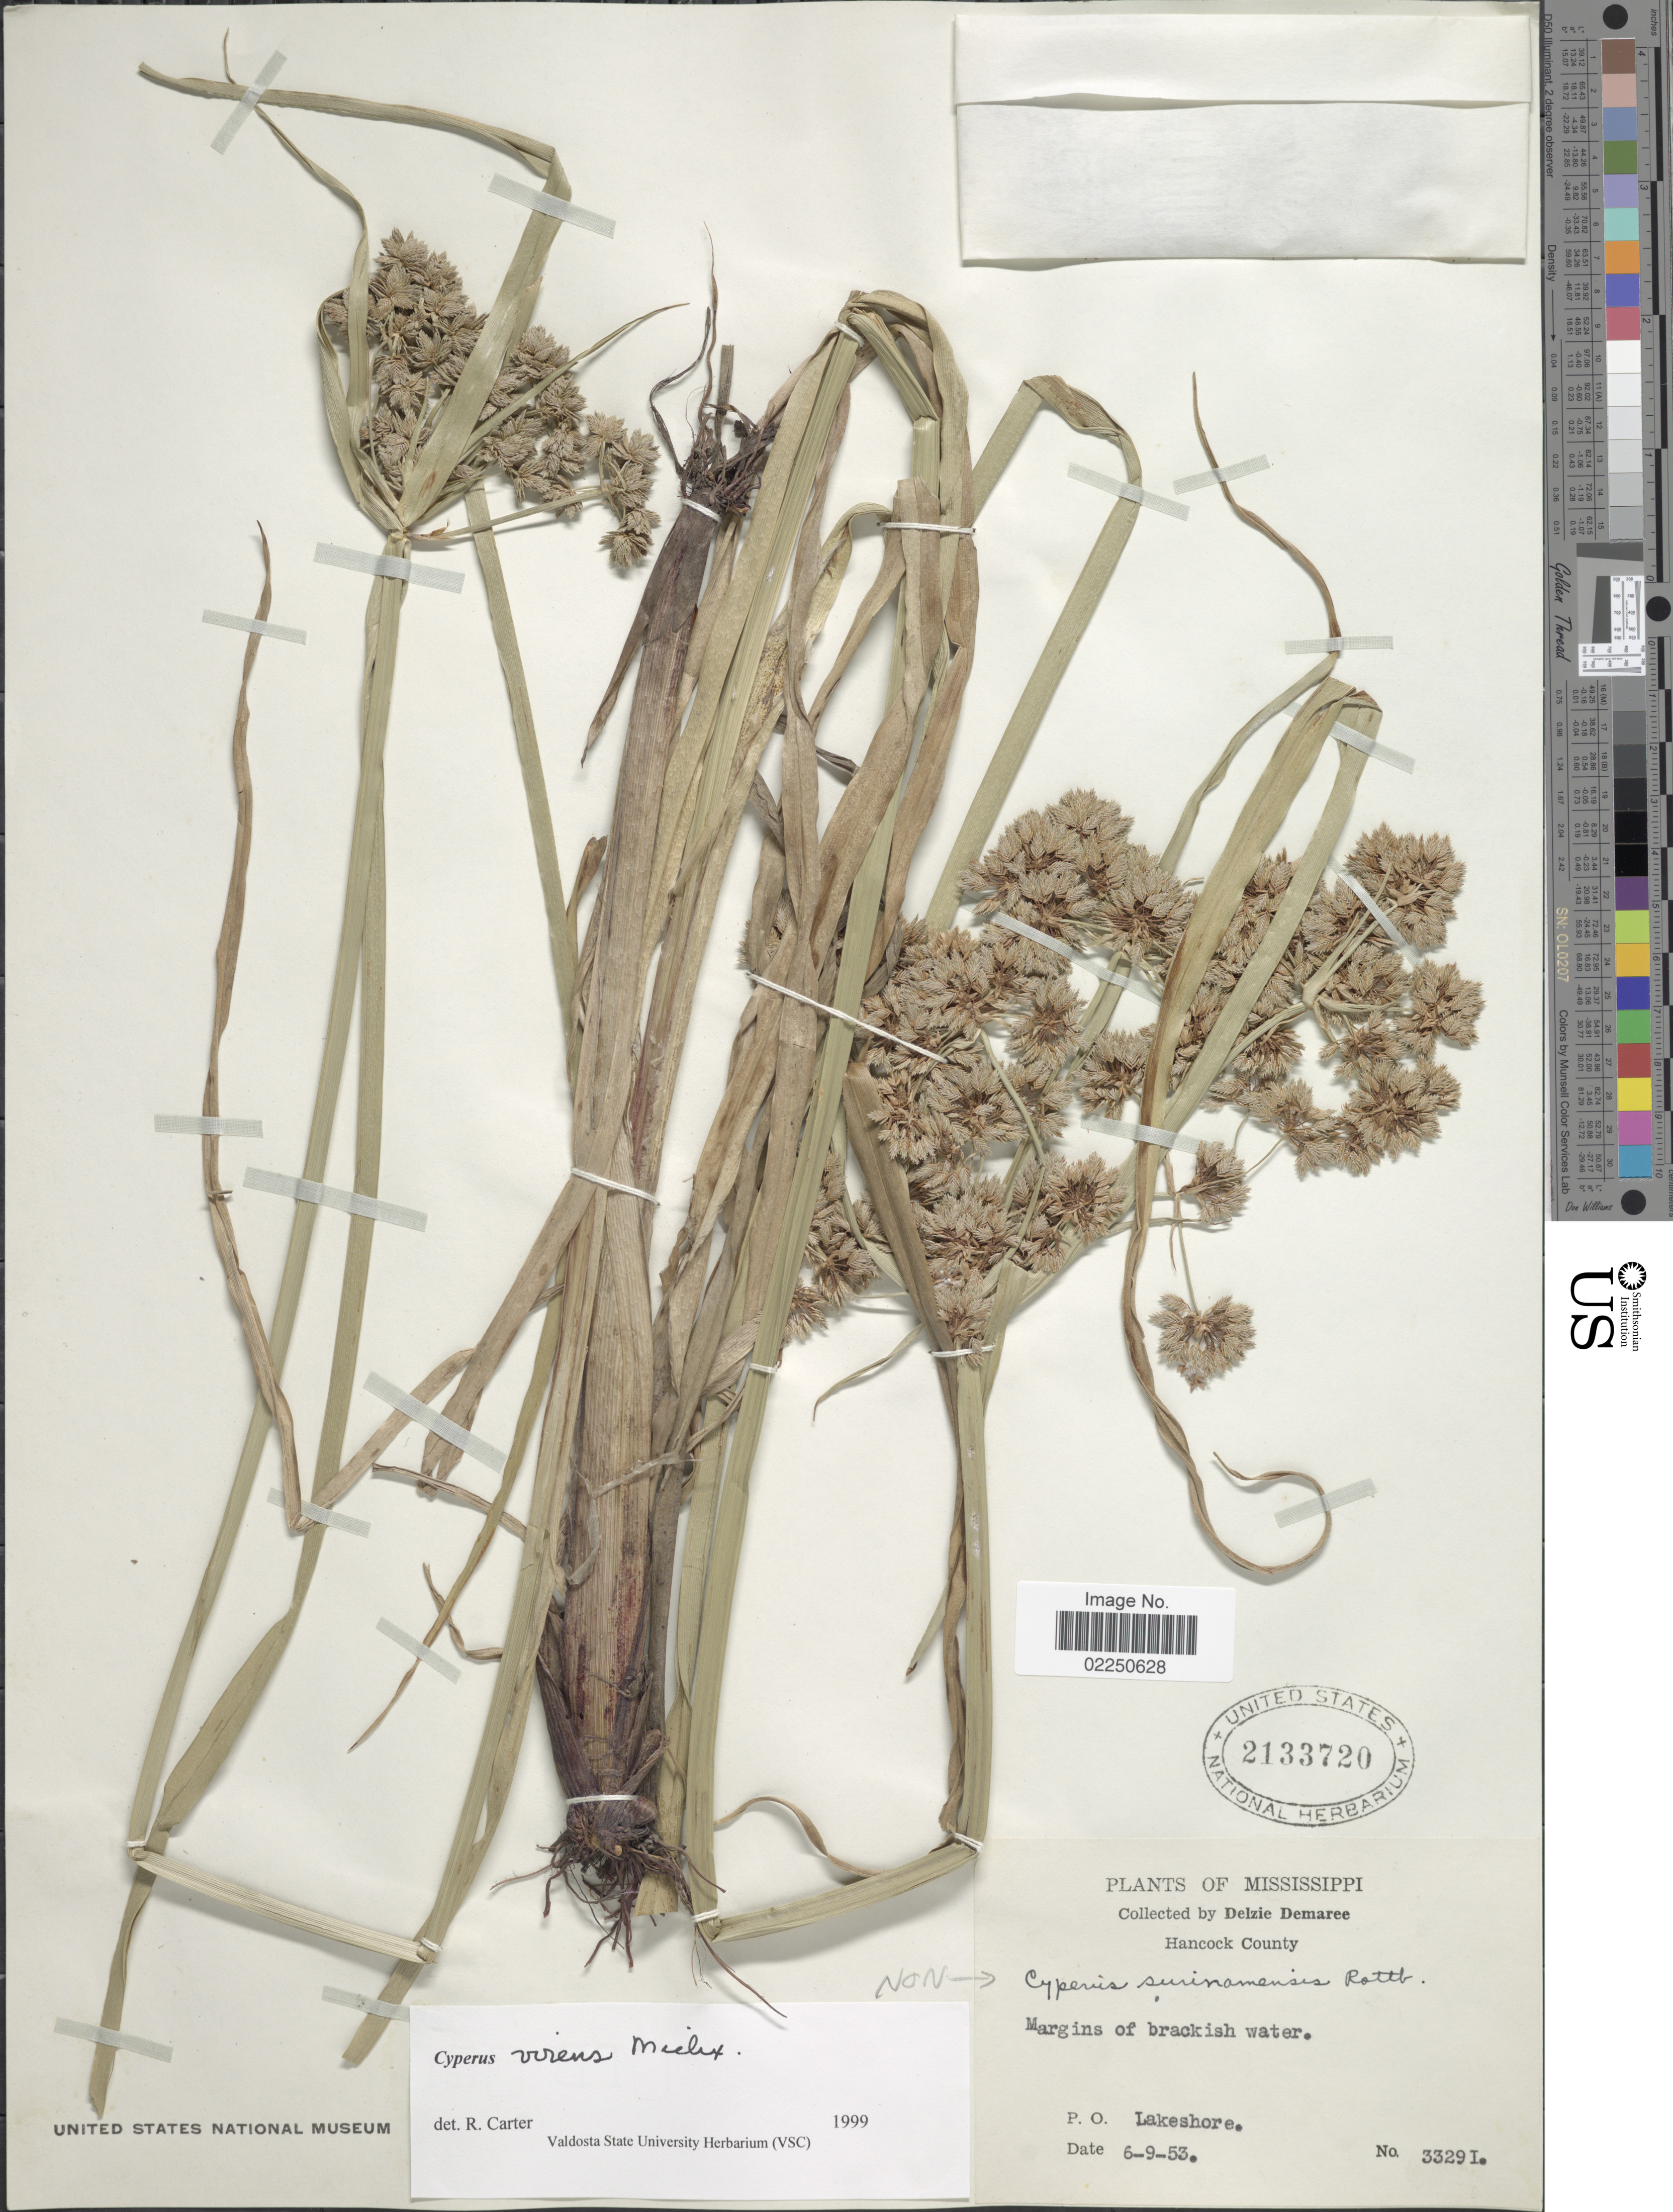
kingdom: Plantae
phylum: Tracheophyta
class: Liliopsida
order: Poales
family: Cyperaceae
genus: Cyperus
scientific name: Cyperus virens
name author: Michx.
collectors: D. Demaree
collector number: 33291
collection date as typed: Transcribed d/m/y: 9/6/53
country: United States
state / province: Mississippi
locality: Hancock County. P.O. Lakeshore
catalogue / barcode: US 2133720